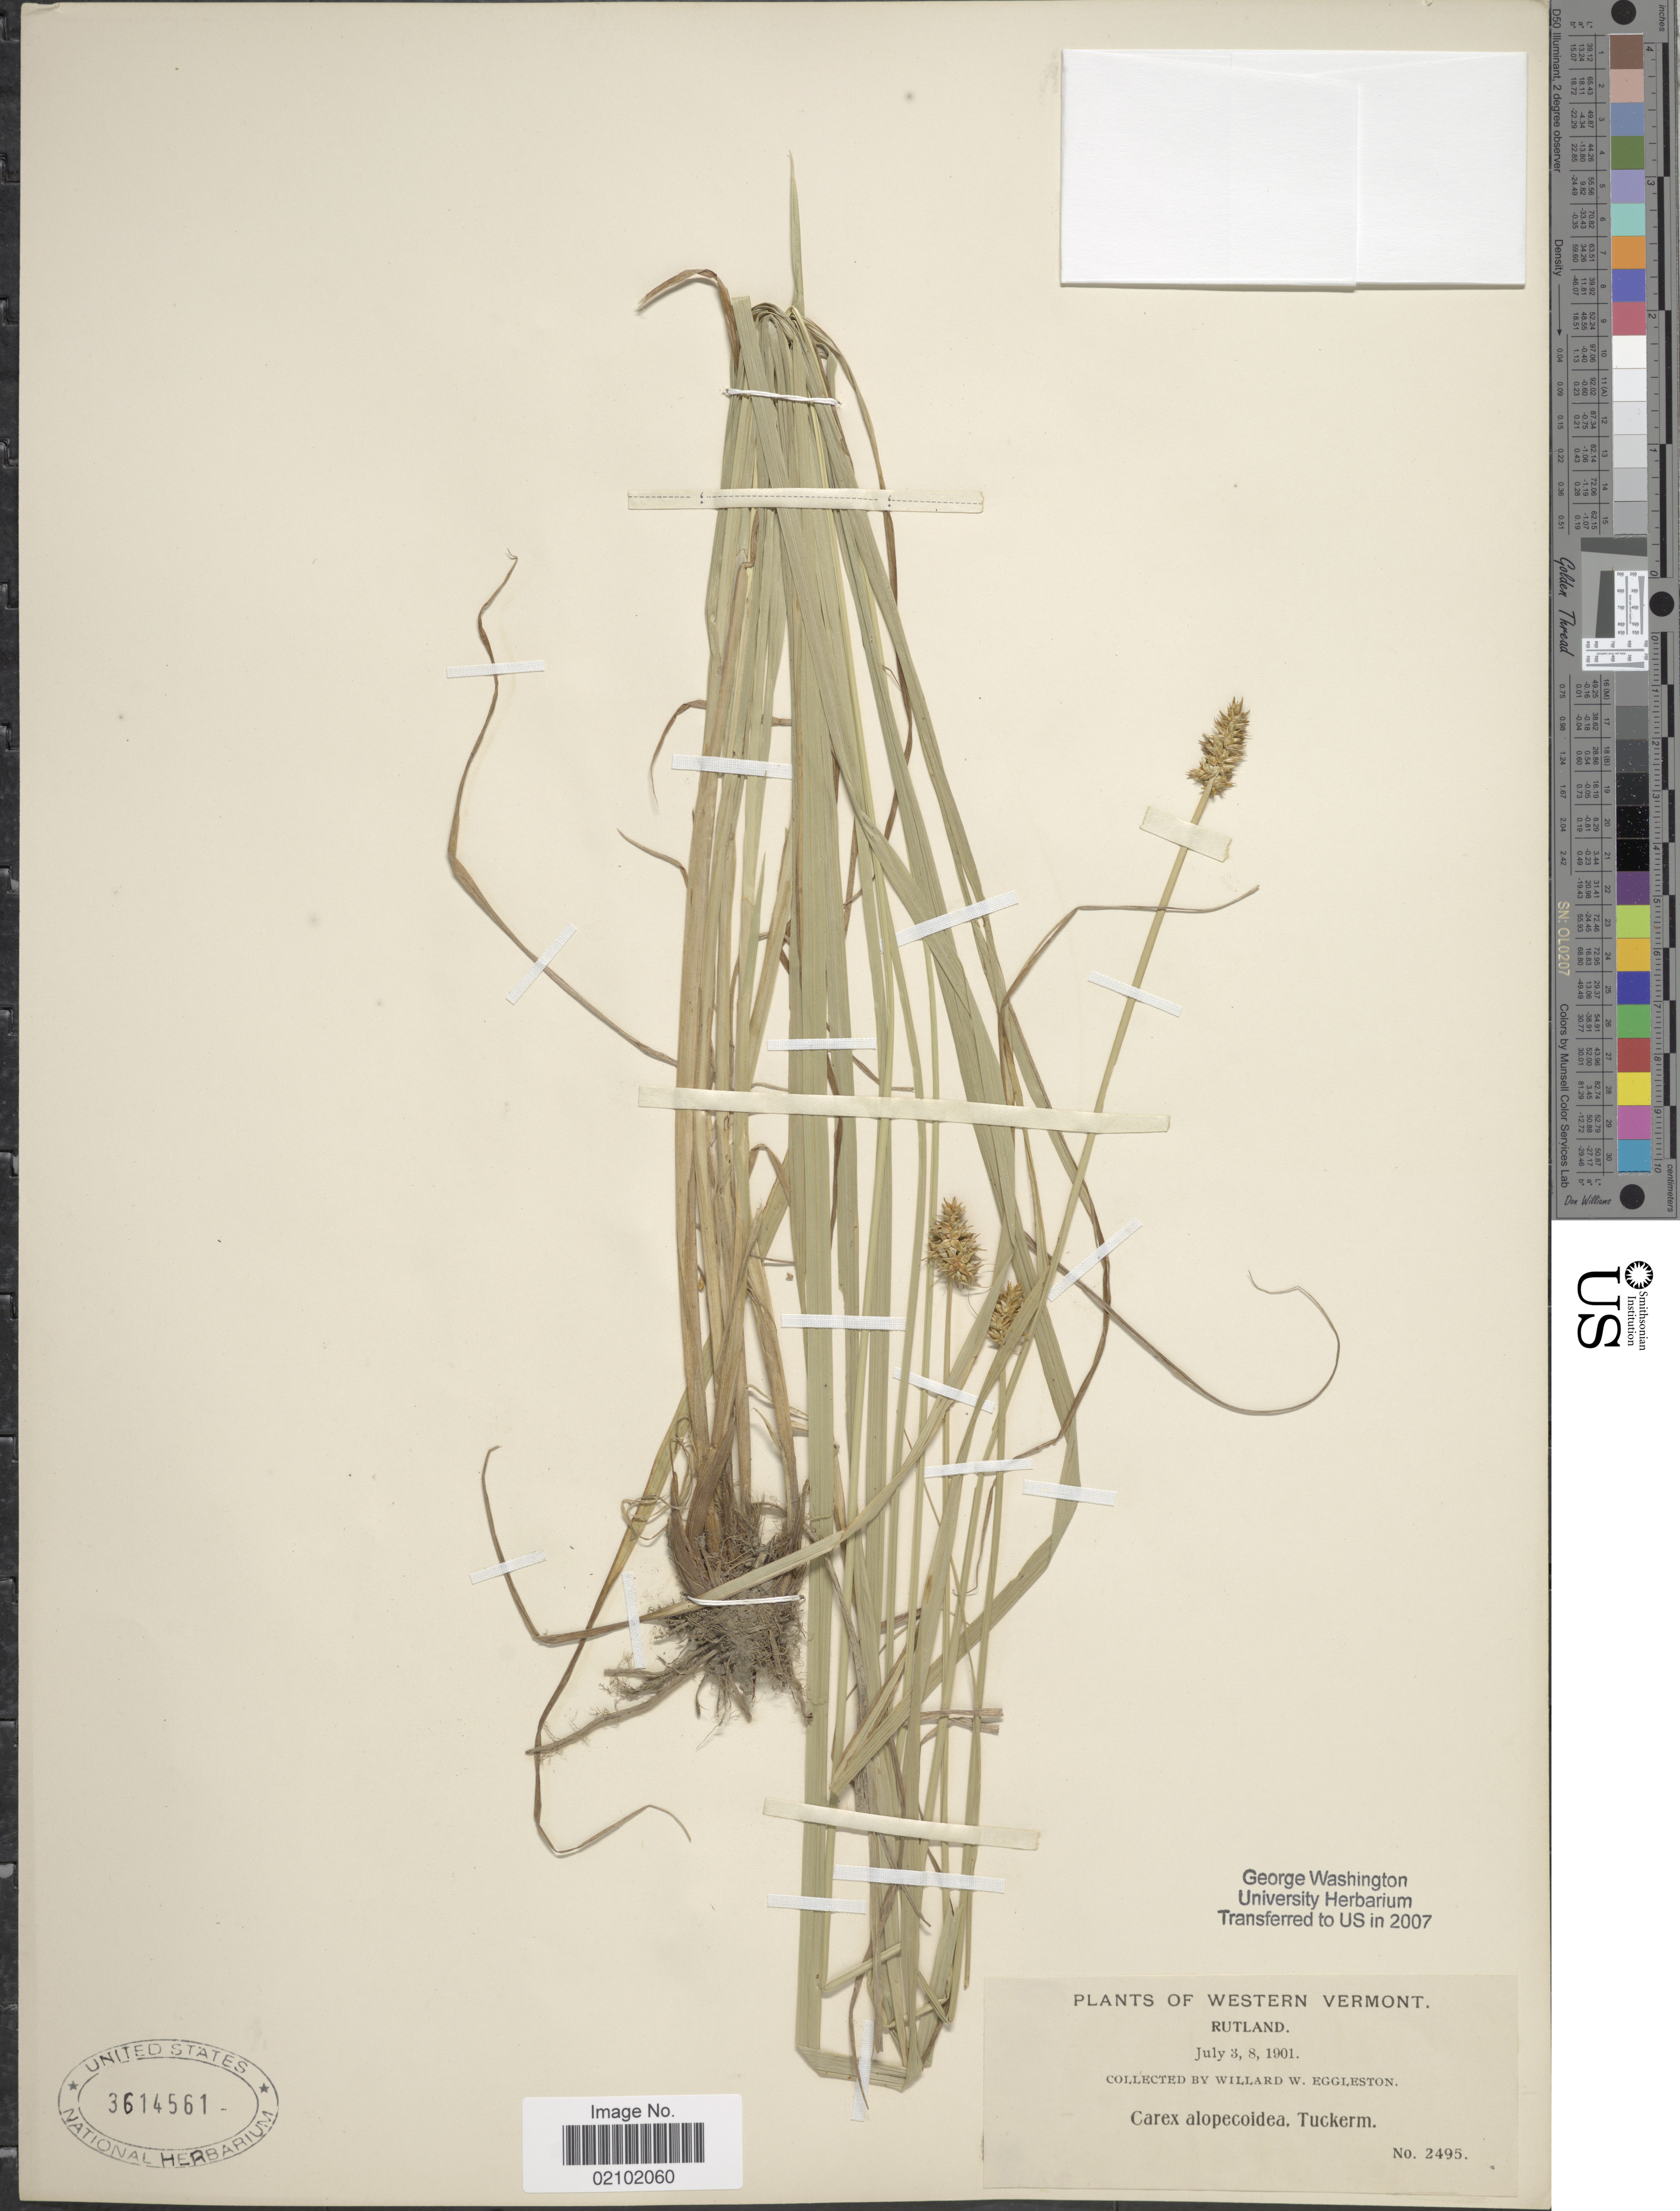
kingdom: Plantae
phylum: Tracheophyta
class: Liliopsida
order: Poales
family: Cyperaceae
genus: Carex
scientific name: Carex alopecoidea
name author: Tuck.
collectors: W. W. Eggleston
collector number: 2495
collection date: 1901-07-03/1901-07-08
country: United States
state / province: Vermont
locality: Western Vermont. Rutland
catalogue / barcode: US 3614561